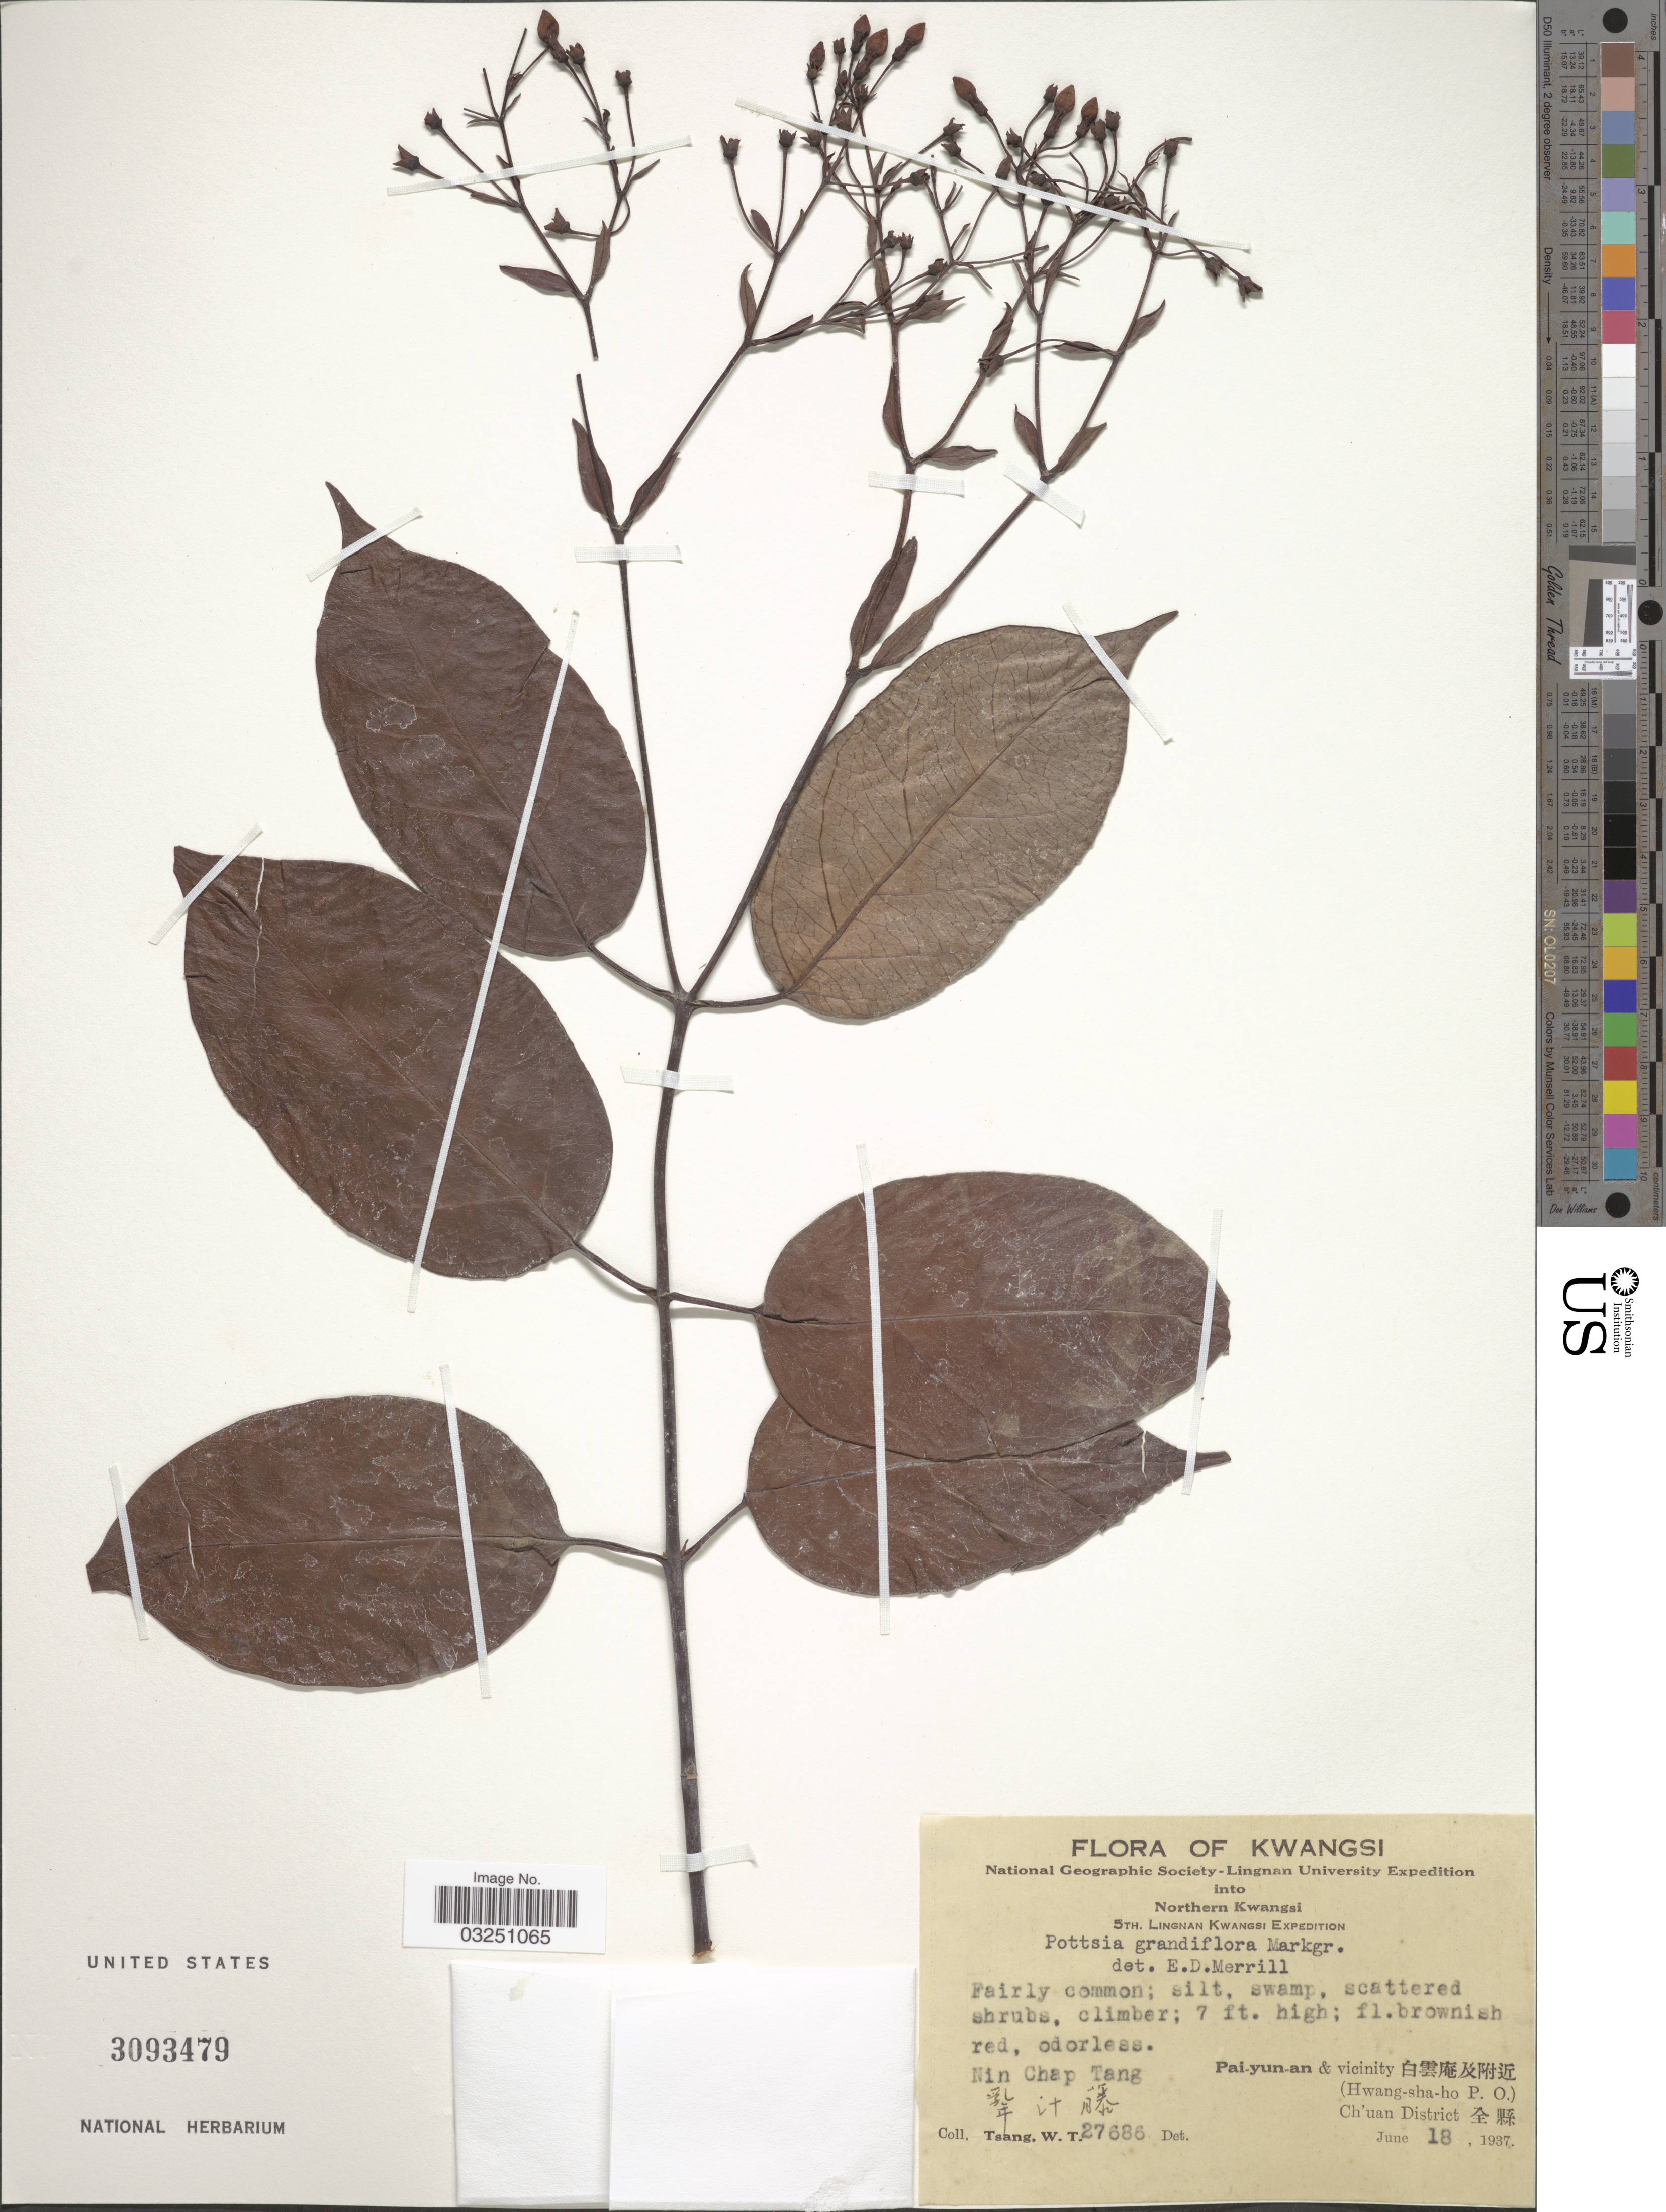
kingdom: Plantae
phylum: Tracheophyta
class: Magnoliopsida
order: Gentianales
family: Apocynaceae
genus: Pottsia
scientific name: Pottsia grandiflora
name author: Markgr.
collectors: W. T. Tsang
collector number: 27686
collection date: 1937-06-18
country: China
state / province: Guangxi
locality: Kwangsi, Northern Kwangsi, Nin Chap Tang, Pai-yun-an & vicinity X, (Hwang-sha-ho P.O.), Ch'uan District X.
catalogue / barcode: US 3093479